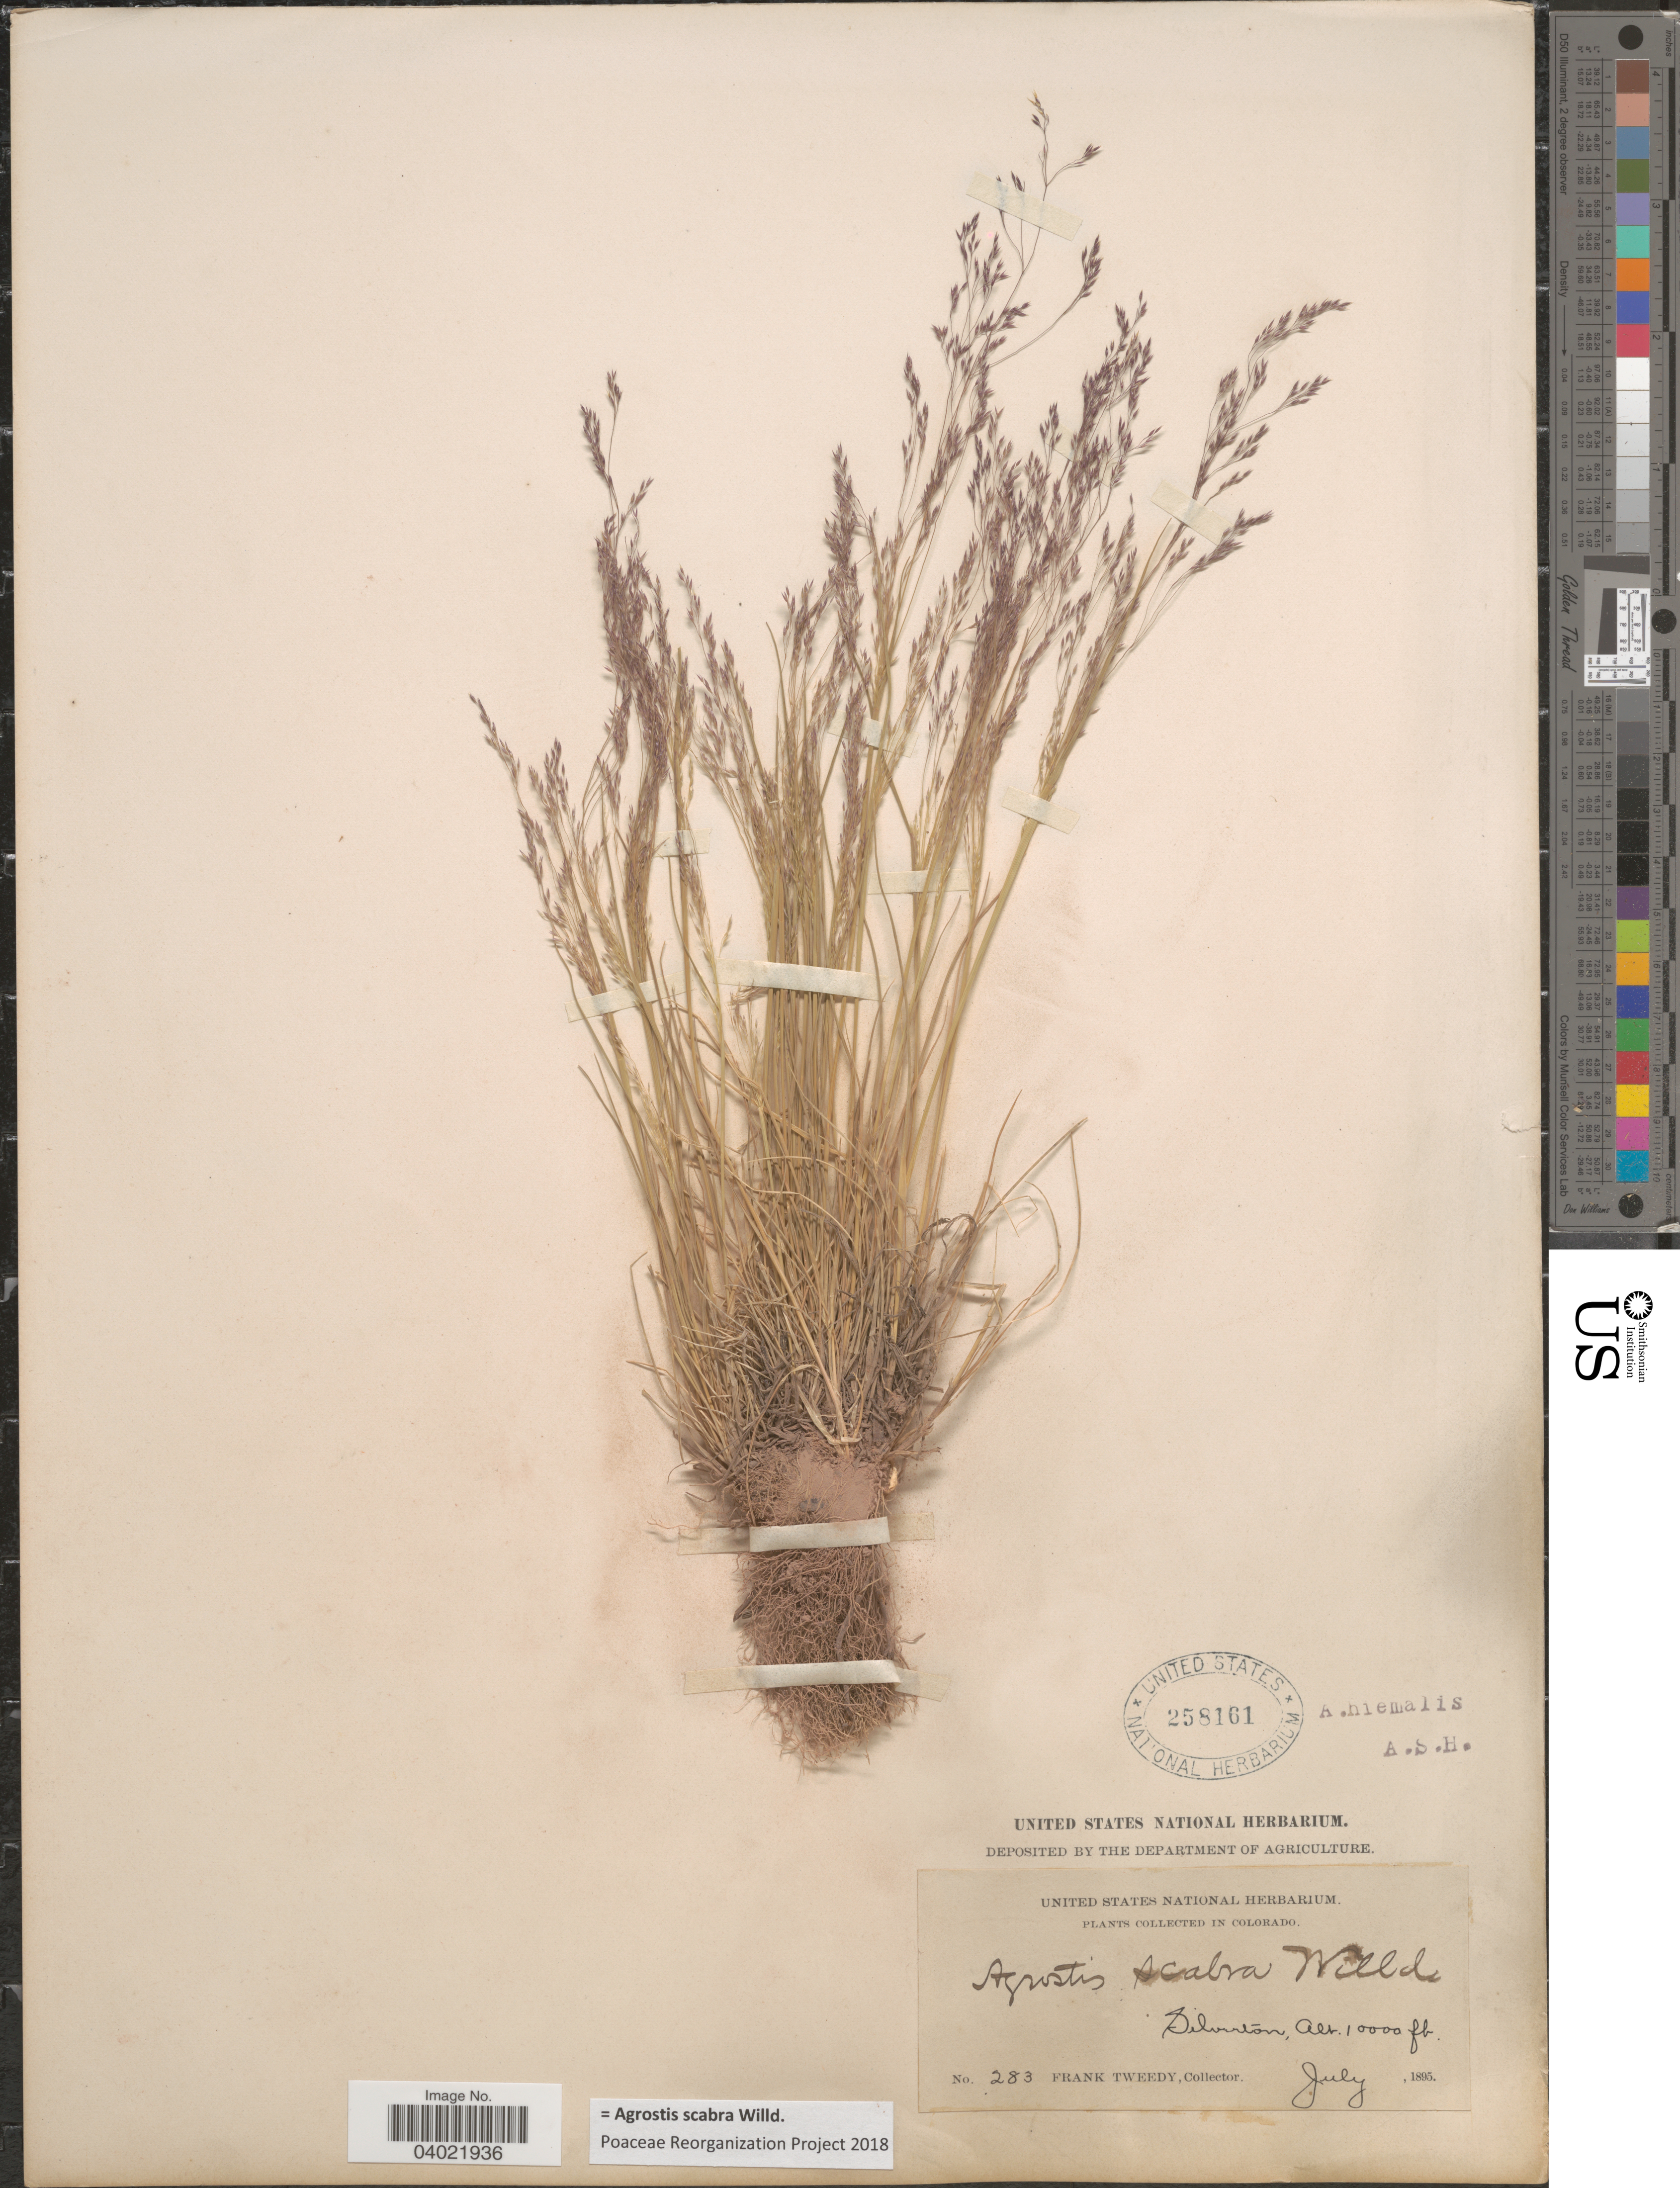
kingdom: Plantae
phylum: Tracheophyta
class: Liliopsida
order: Poales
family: Poaceae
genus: Agrostis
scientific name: Agrostis scabra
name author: Willd.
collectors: F. Tweedy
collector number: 283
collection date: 1895-07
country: United States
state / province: Colorado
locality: Silverton.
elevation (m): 3048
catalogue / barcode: US 258161